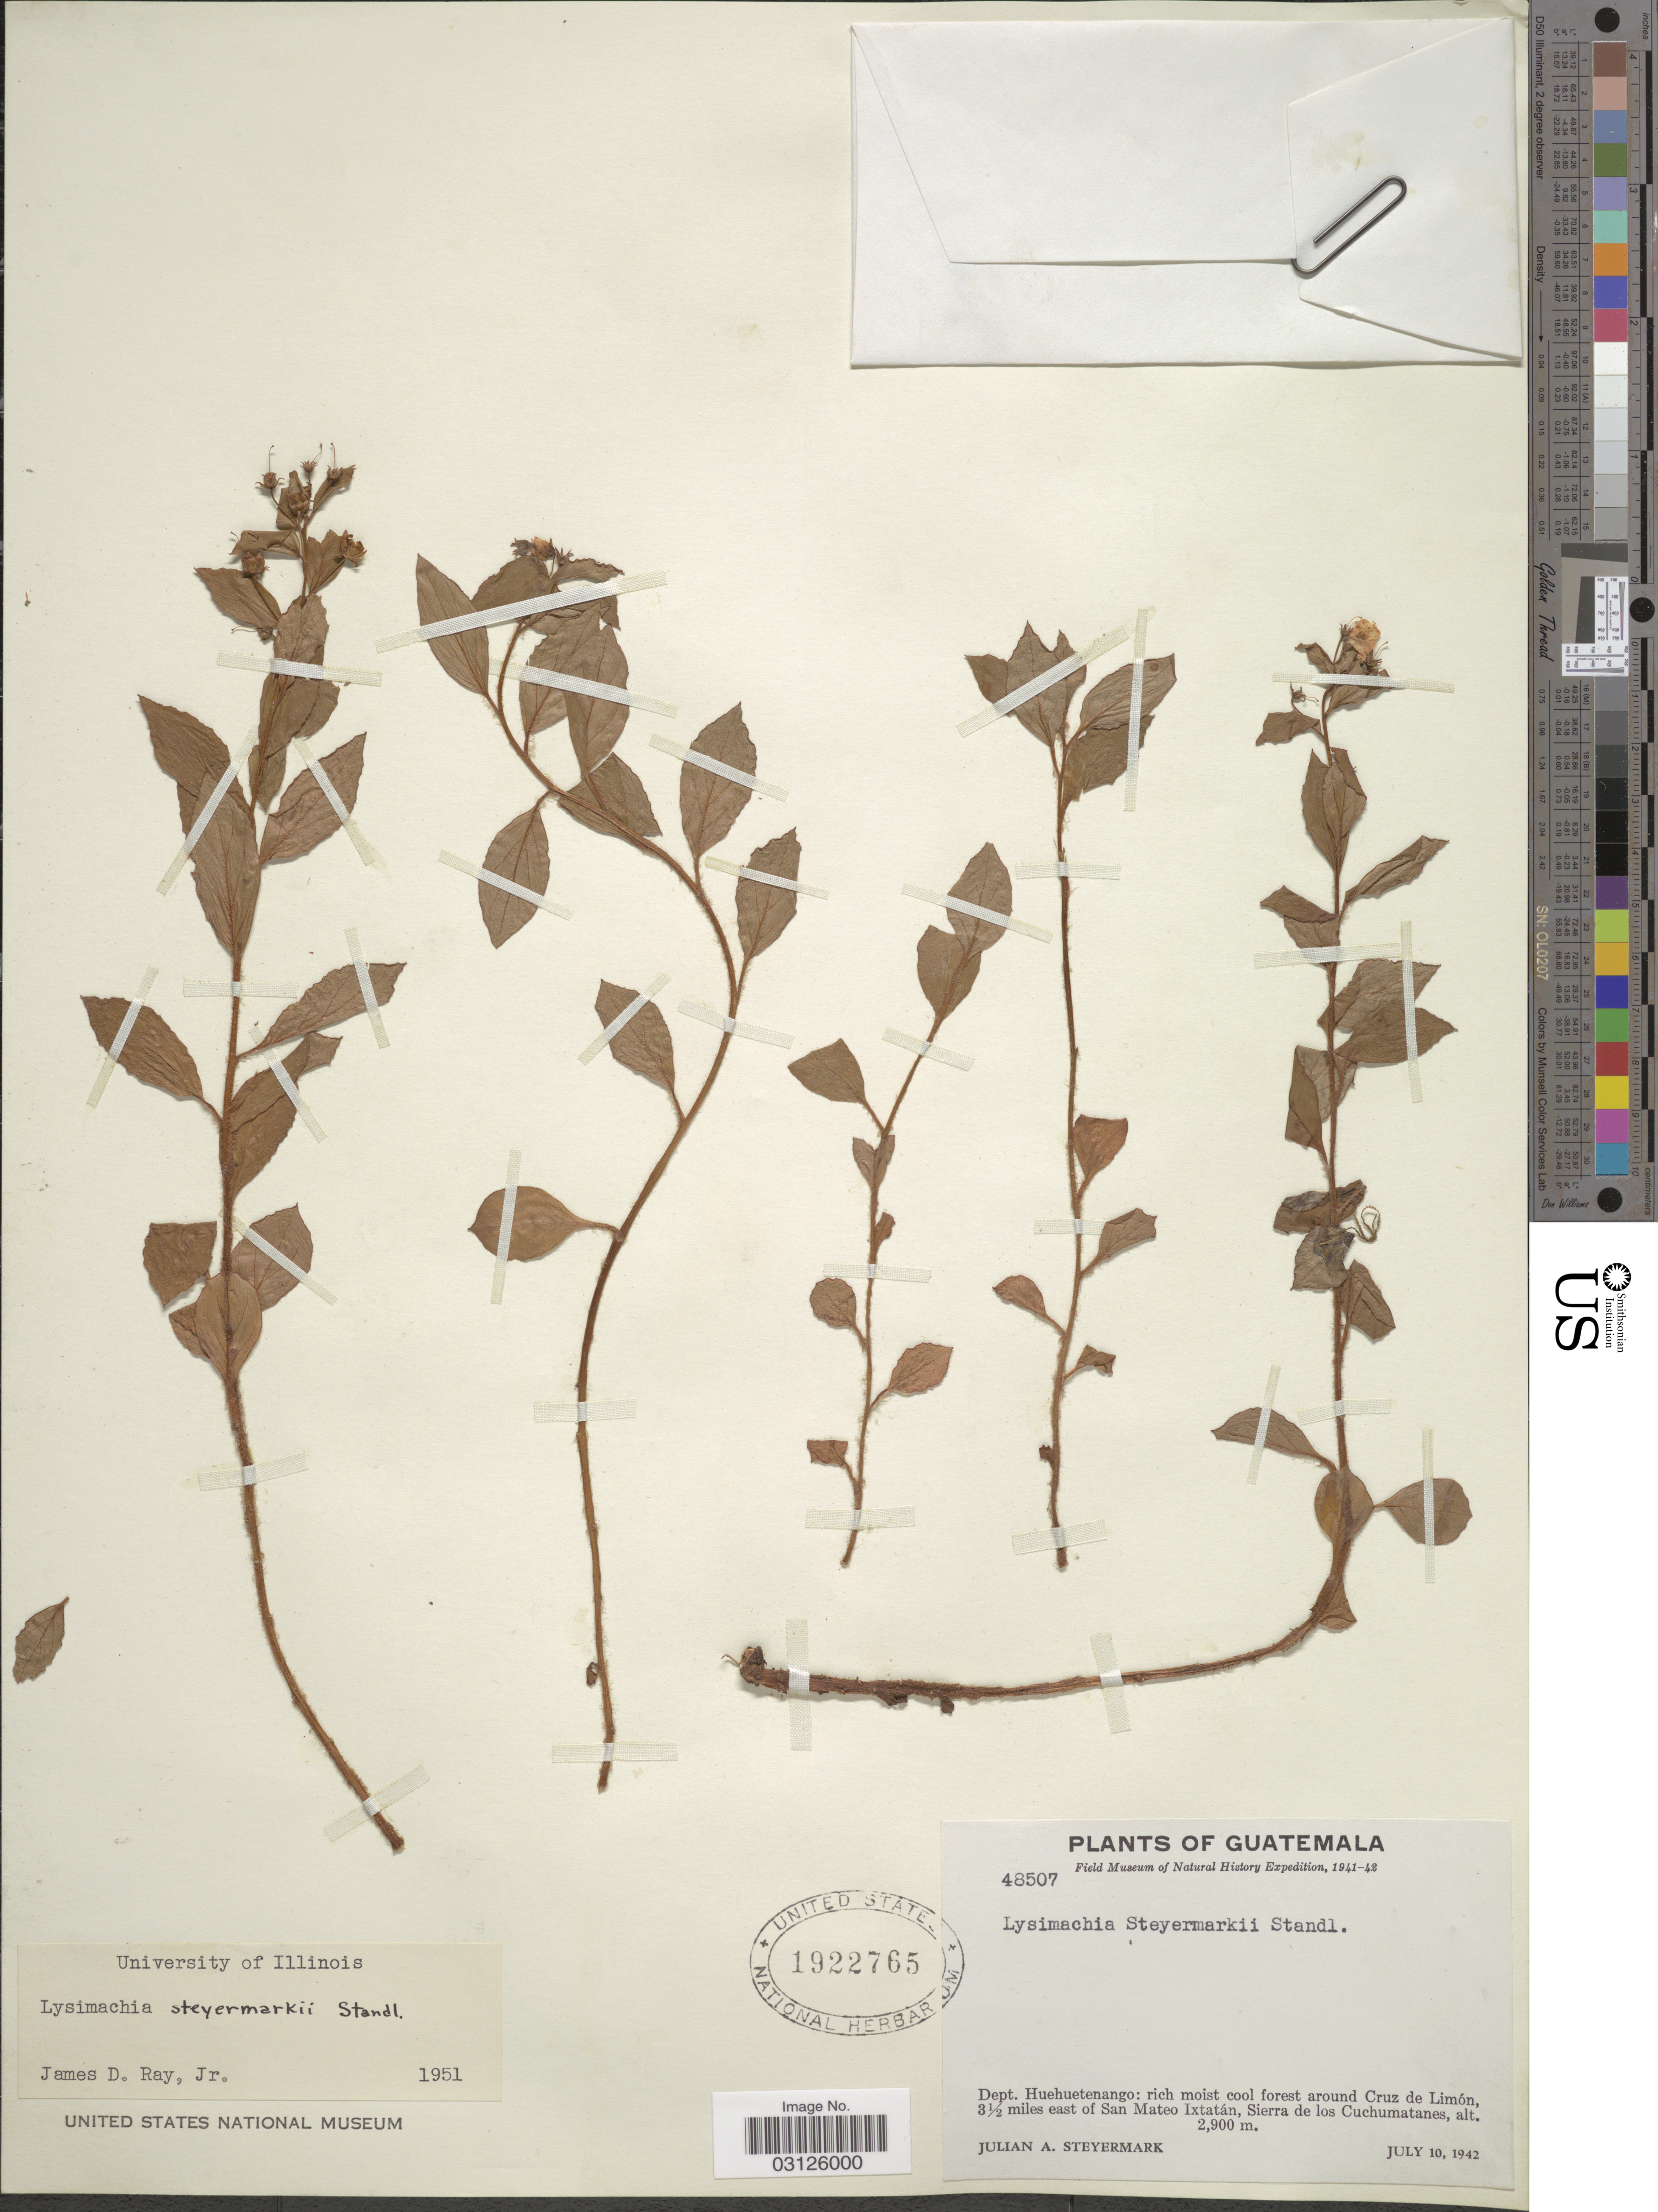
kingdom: Plantae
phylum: Tracheophyta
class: Magnoliopsida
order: Ericales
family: Primulaceae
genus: Lysimachia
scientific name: Lysimachia steyermarkii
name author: Standl.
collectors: J. Steyermark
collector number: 48507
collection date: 1942-07-10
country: Guatemala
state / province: Huehuetenango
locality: Dept. Huehuetenango: rich moist cool forest around Cruz de Limón, 3½ miles east of San Mateo Ixtatán, Sierra de los Cuchumatanes.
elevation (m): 2900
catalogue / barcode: US 1922765